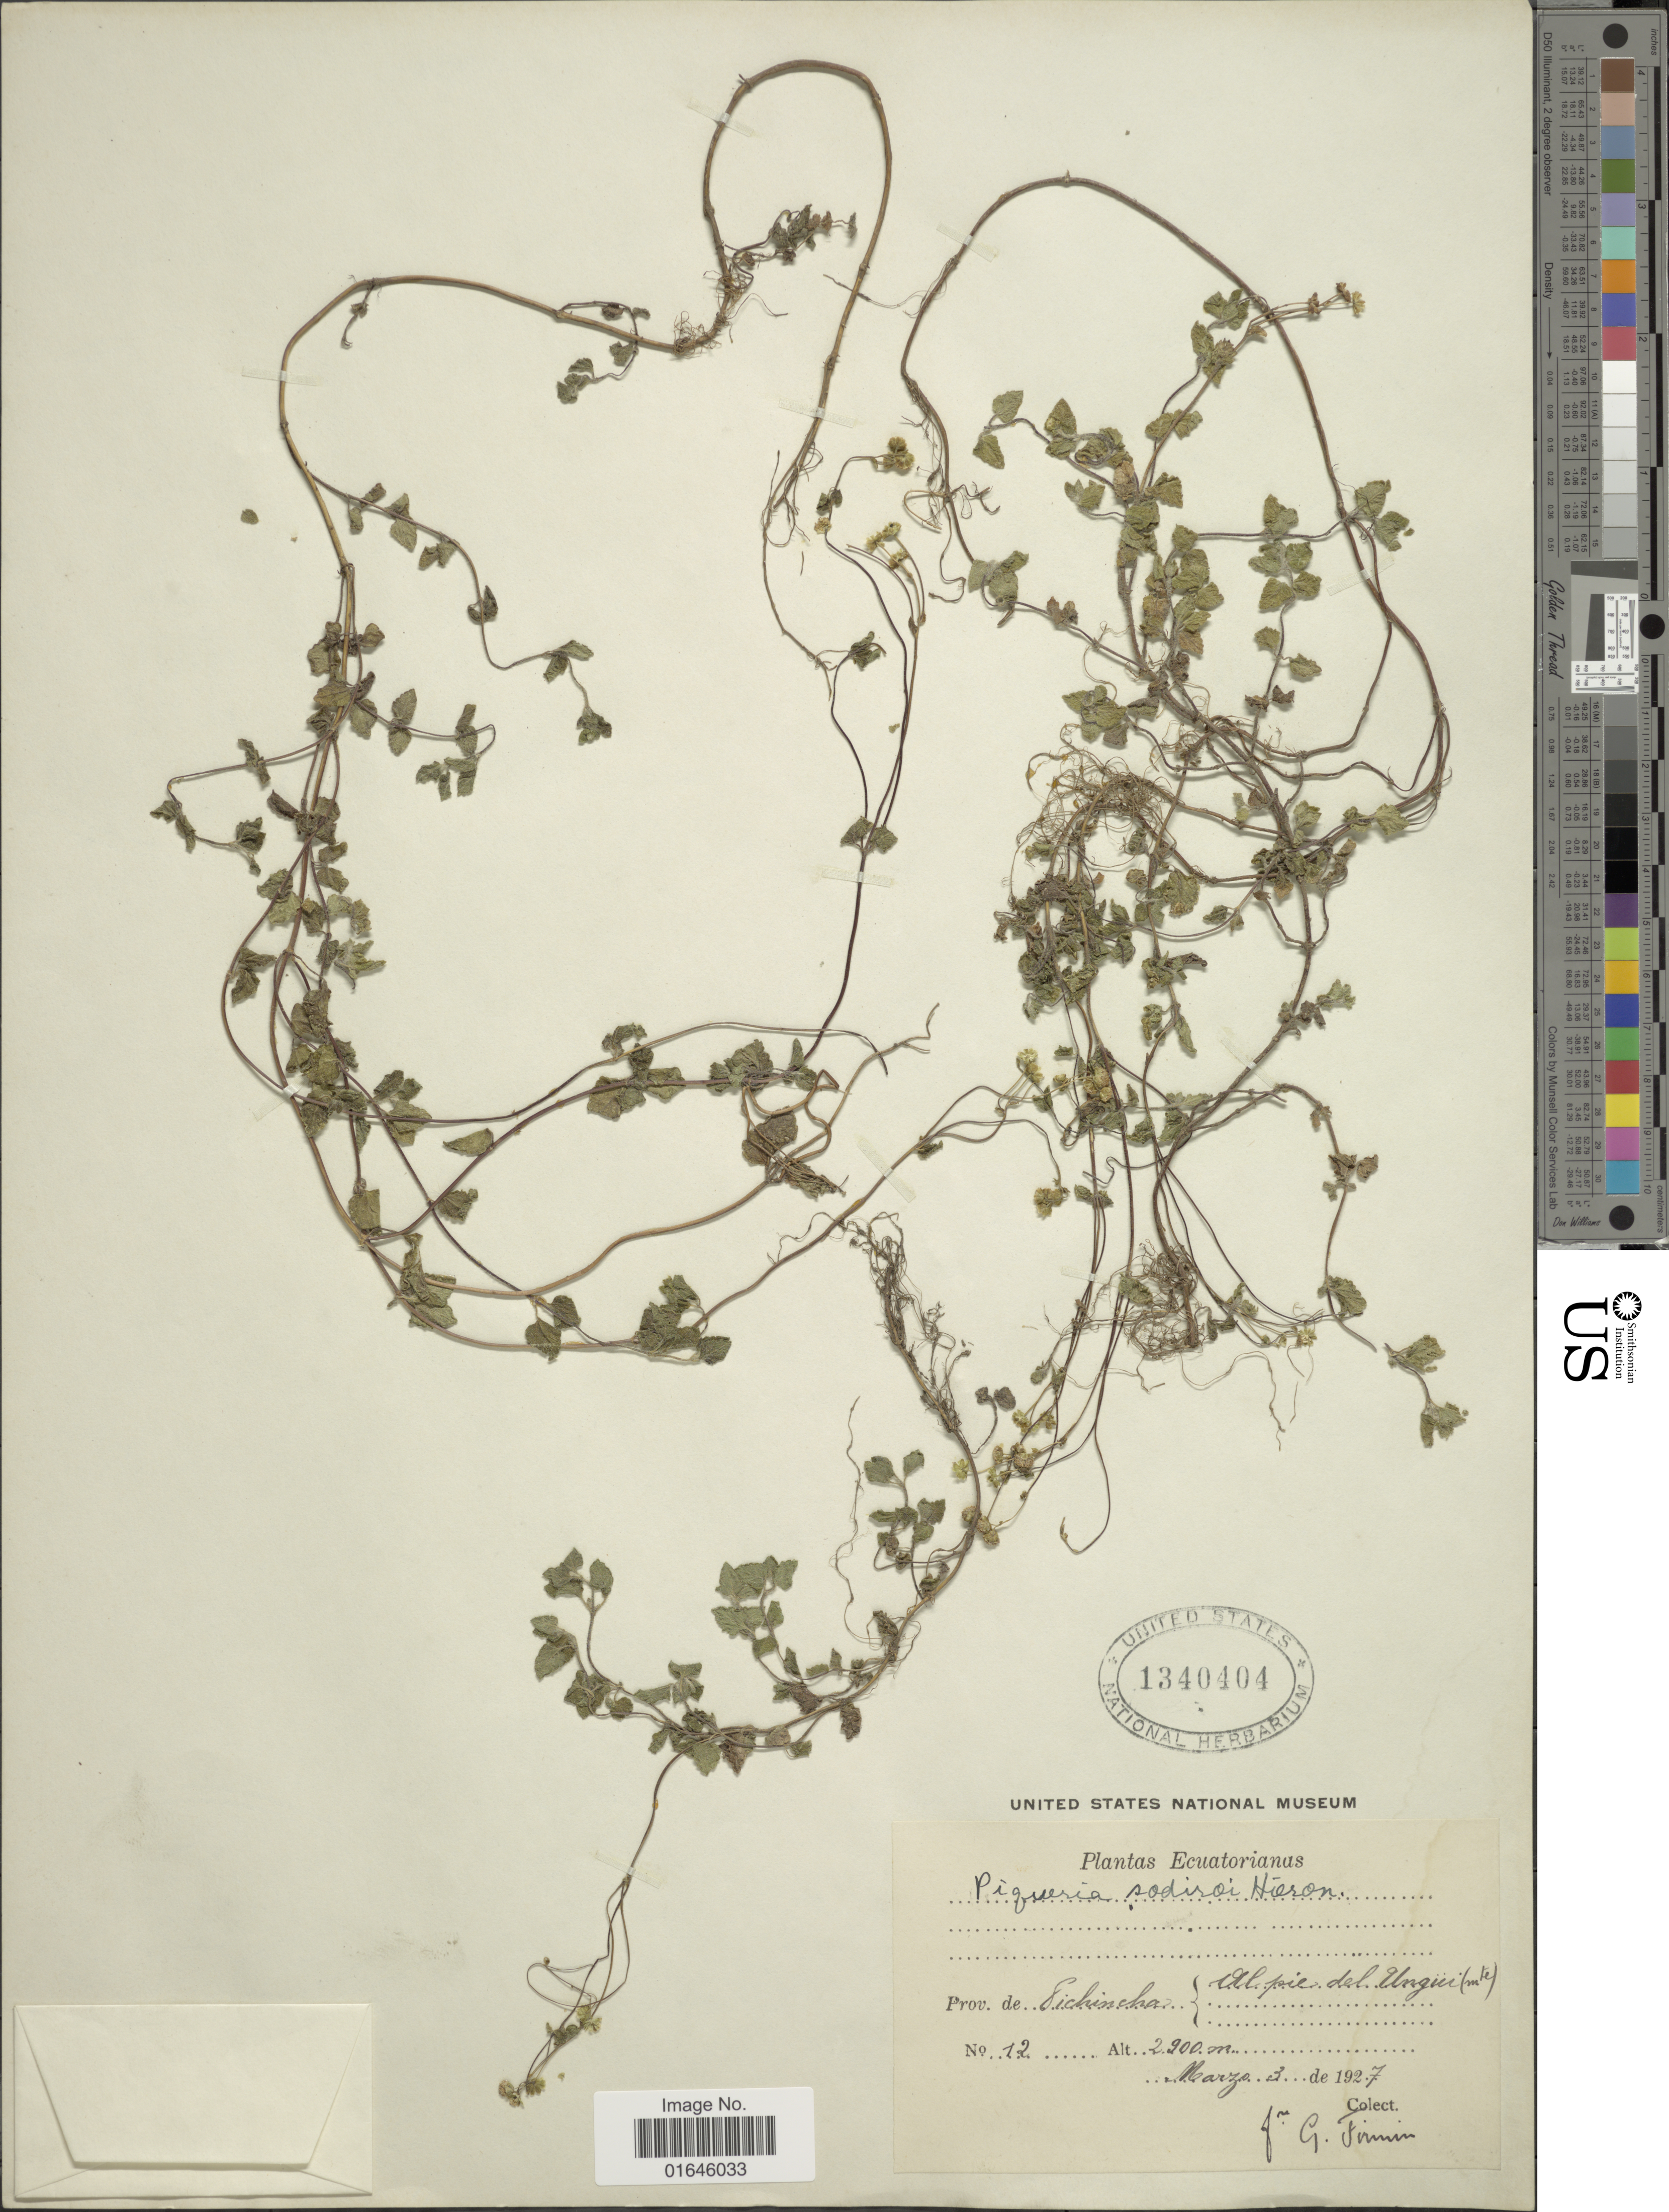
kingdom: Plantae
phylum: Tracheophyta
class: Magnoliopsida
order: Asterales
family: Asteraceae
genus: Guevaria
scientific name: Guevaria sodiroi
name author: (Hieron. in Sodiro) R.M. King & H. Rob.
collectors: F. Firmin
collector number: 12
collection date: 1927-03-03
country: Ecuador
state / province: Pichincha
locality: Al pie del Ungui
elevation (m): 2900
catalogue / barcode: US 1340404